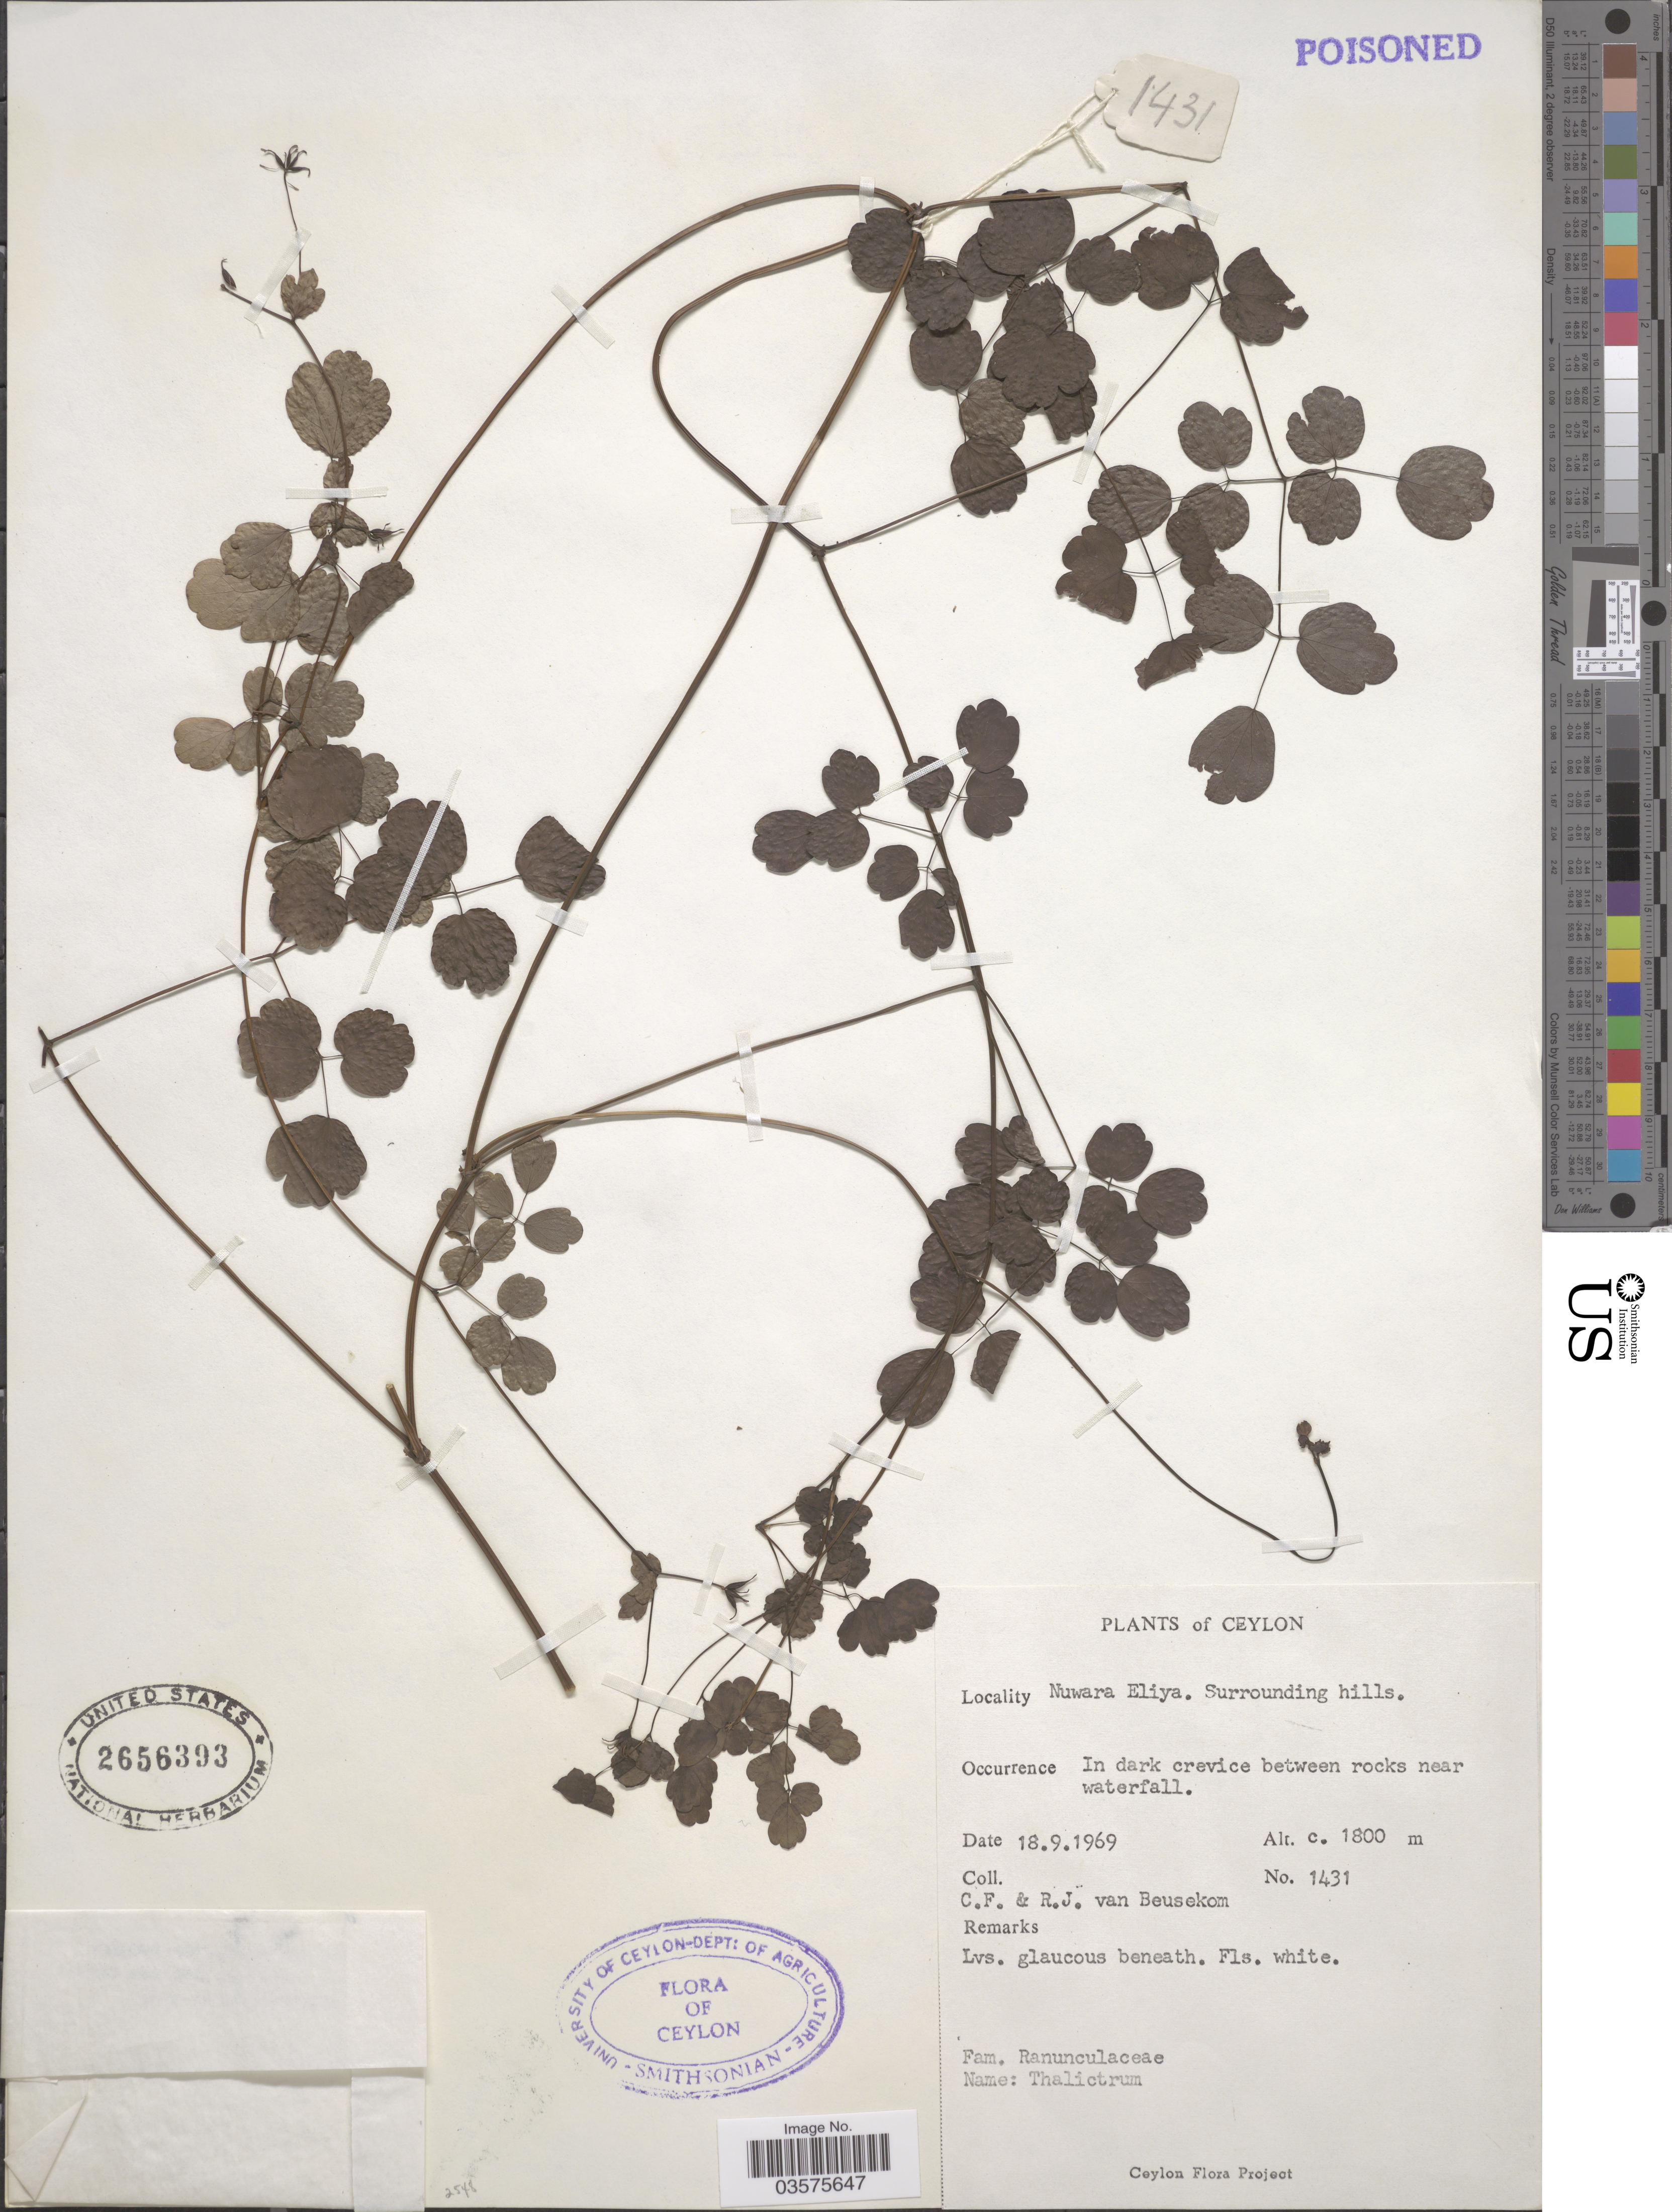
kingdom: Plantae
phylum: Tracheophyta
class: Magnoliopsida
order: Ranunculales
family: Ranunculaceae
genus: Thalictrum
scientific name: Thalictrum sp.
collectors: C. F. Beusekom & R. Beusekom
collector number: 1431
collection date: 1969-09-18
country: Sri Lanka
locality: Ceylon. Nuwara Eliya. Surrounding hills.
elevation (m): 1800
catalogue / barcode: US 2656393